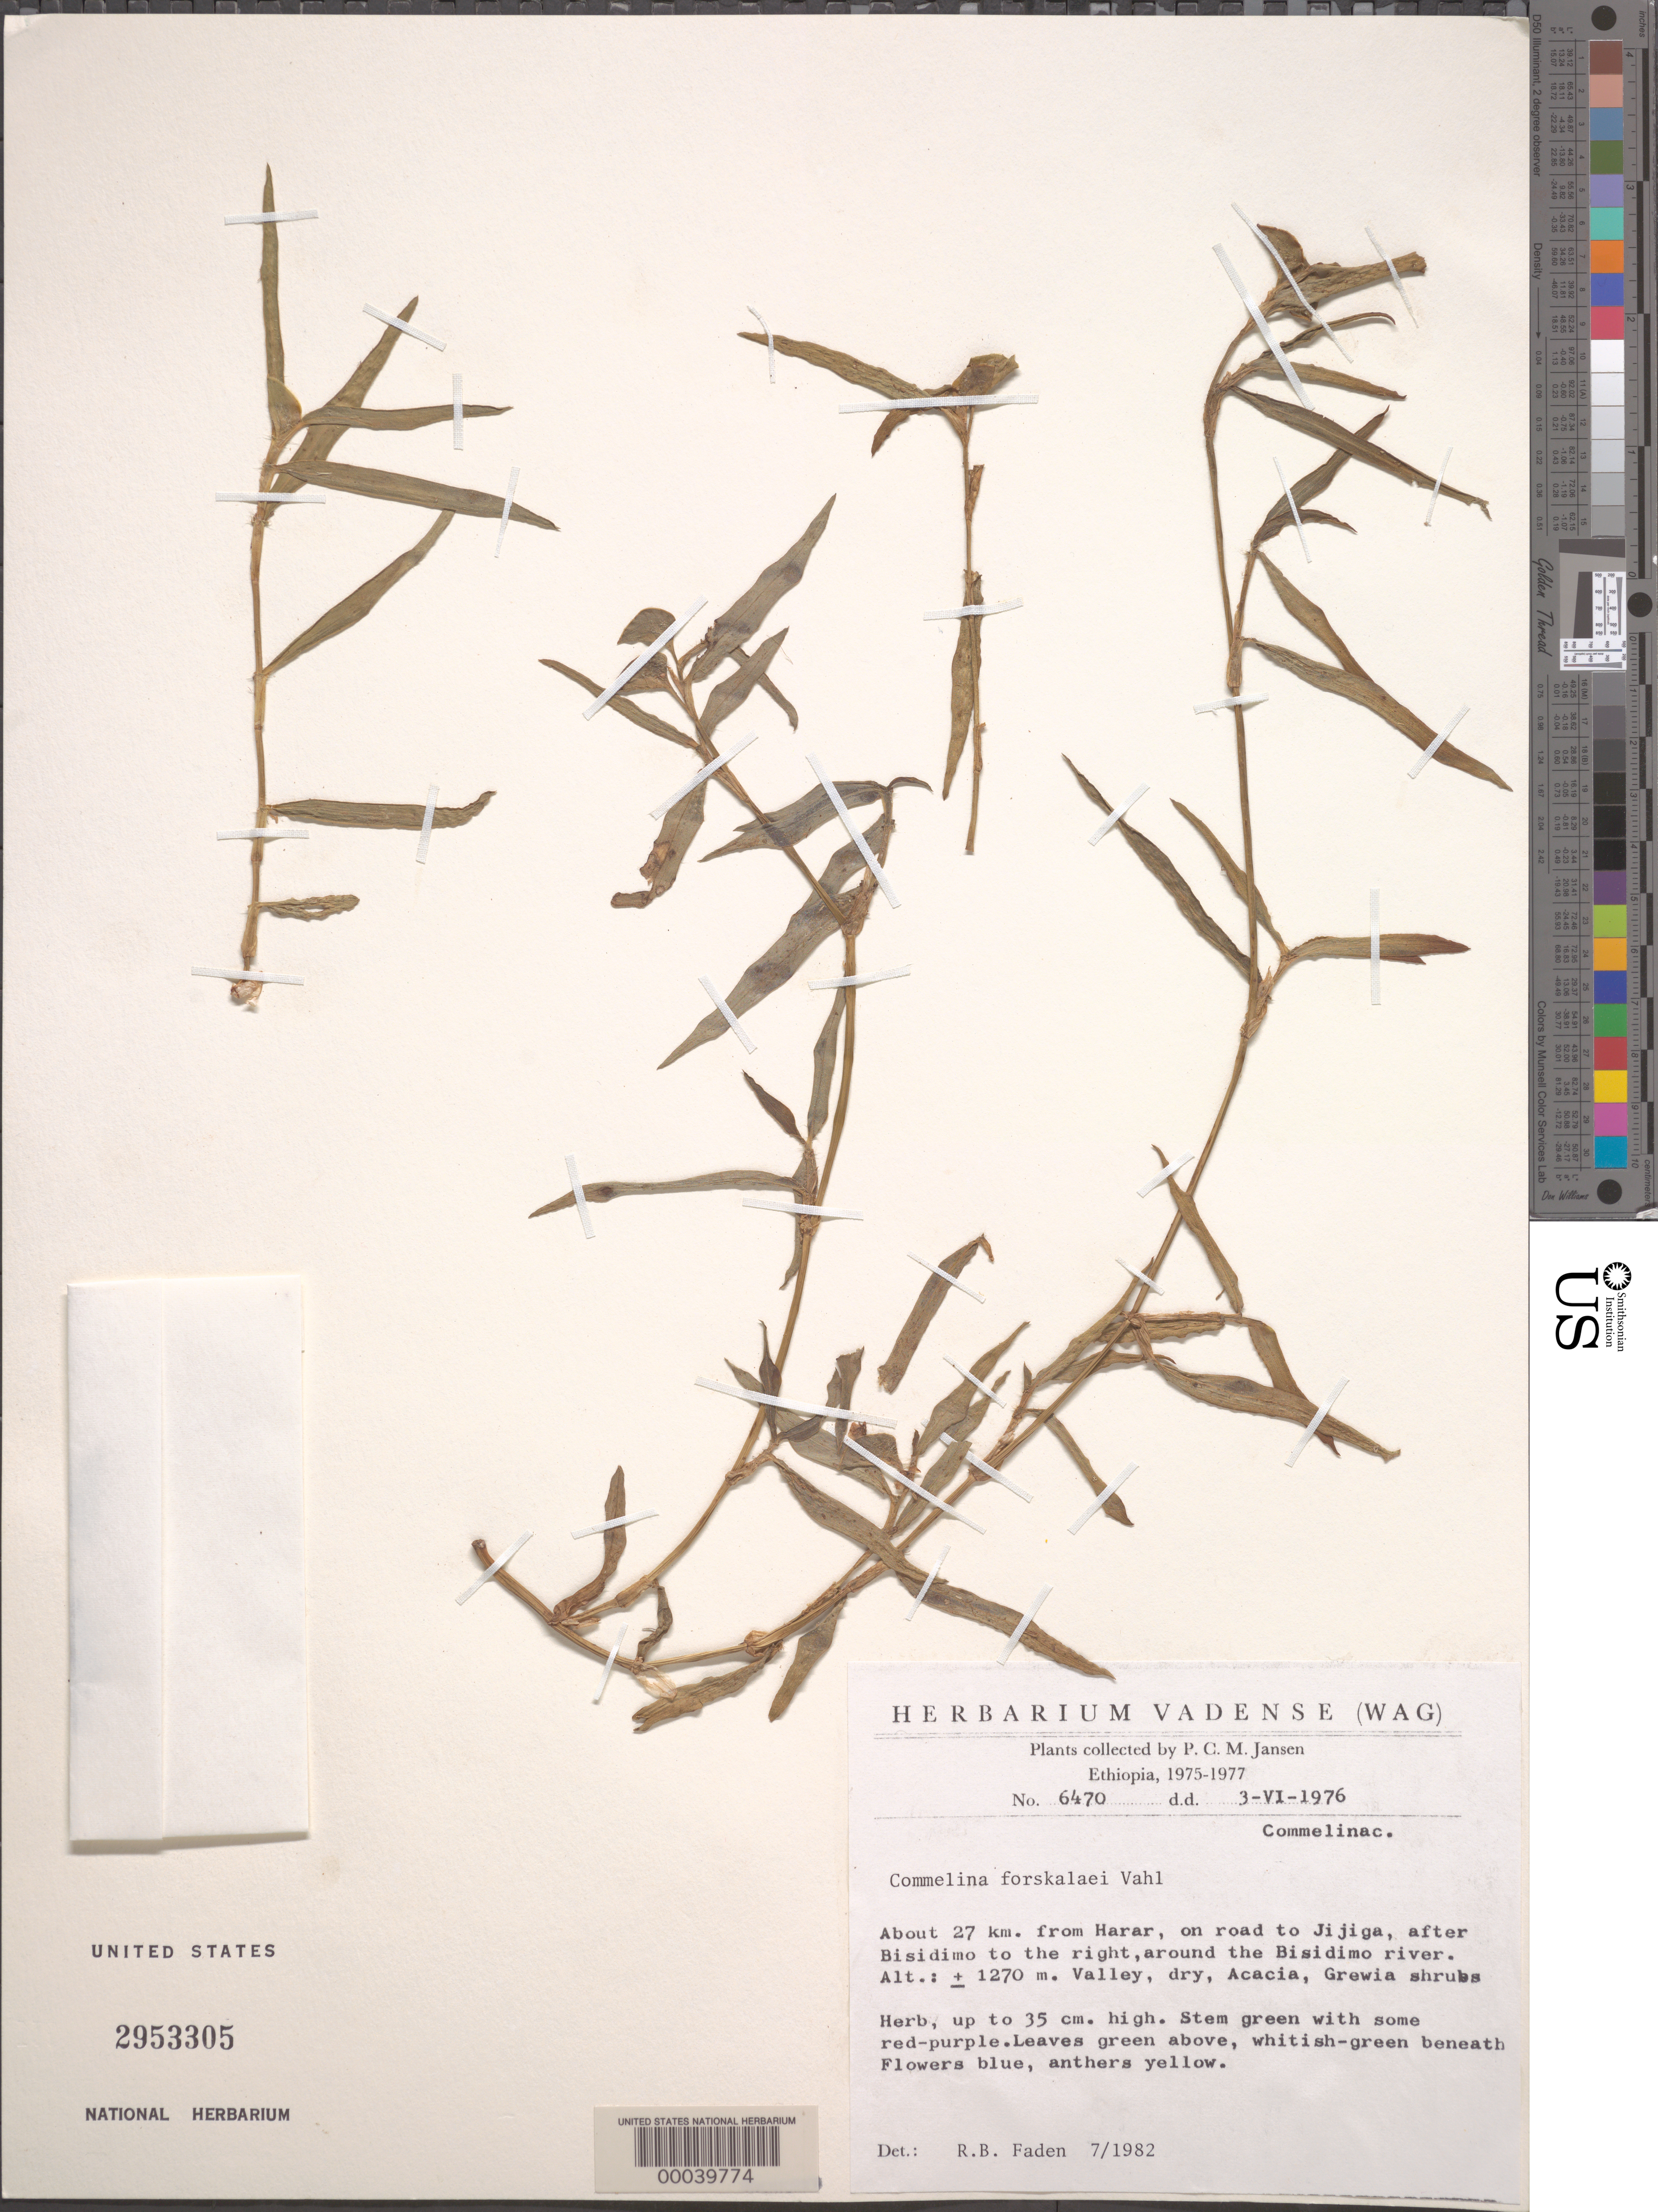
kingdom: Plantae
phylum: Tracheophyta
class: Liliopsida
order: Commelinales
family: Commelinaceae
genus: Commelina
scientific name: Commelina forskaolii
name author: Vahl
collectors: P. Jansen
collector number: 6470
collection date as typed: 03 Jun 1976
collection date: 1976-06-03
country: Ethiopia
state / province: Harari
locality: Harar, along bisidimo river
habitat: Valley, dry soil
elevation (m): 1270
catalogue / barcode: US 2953305